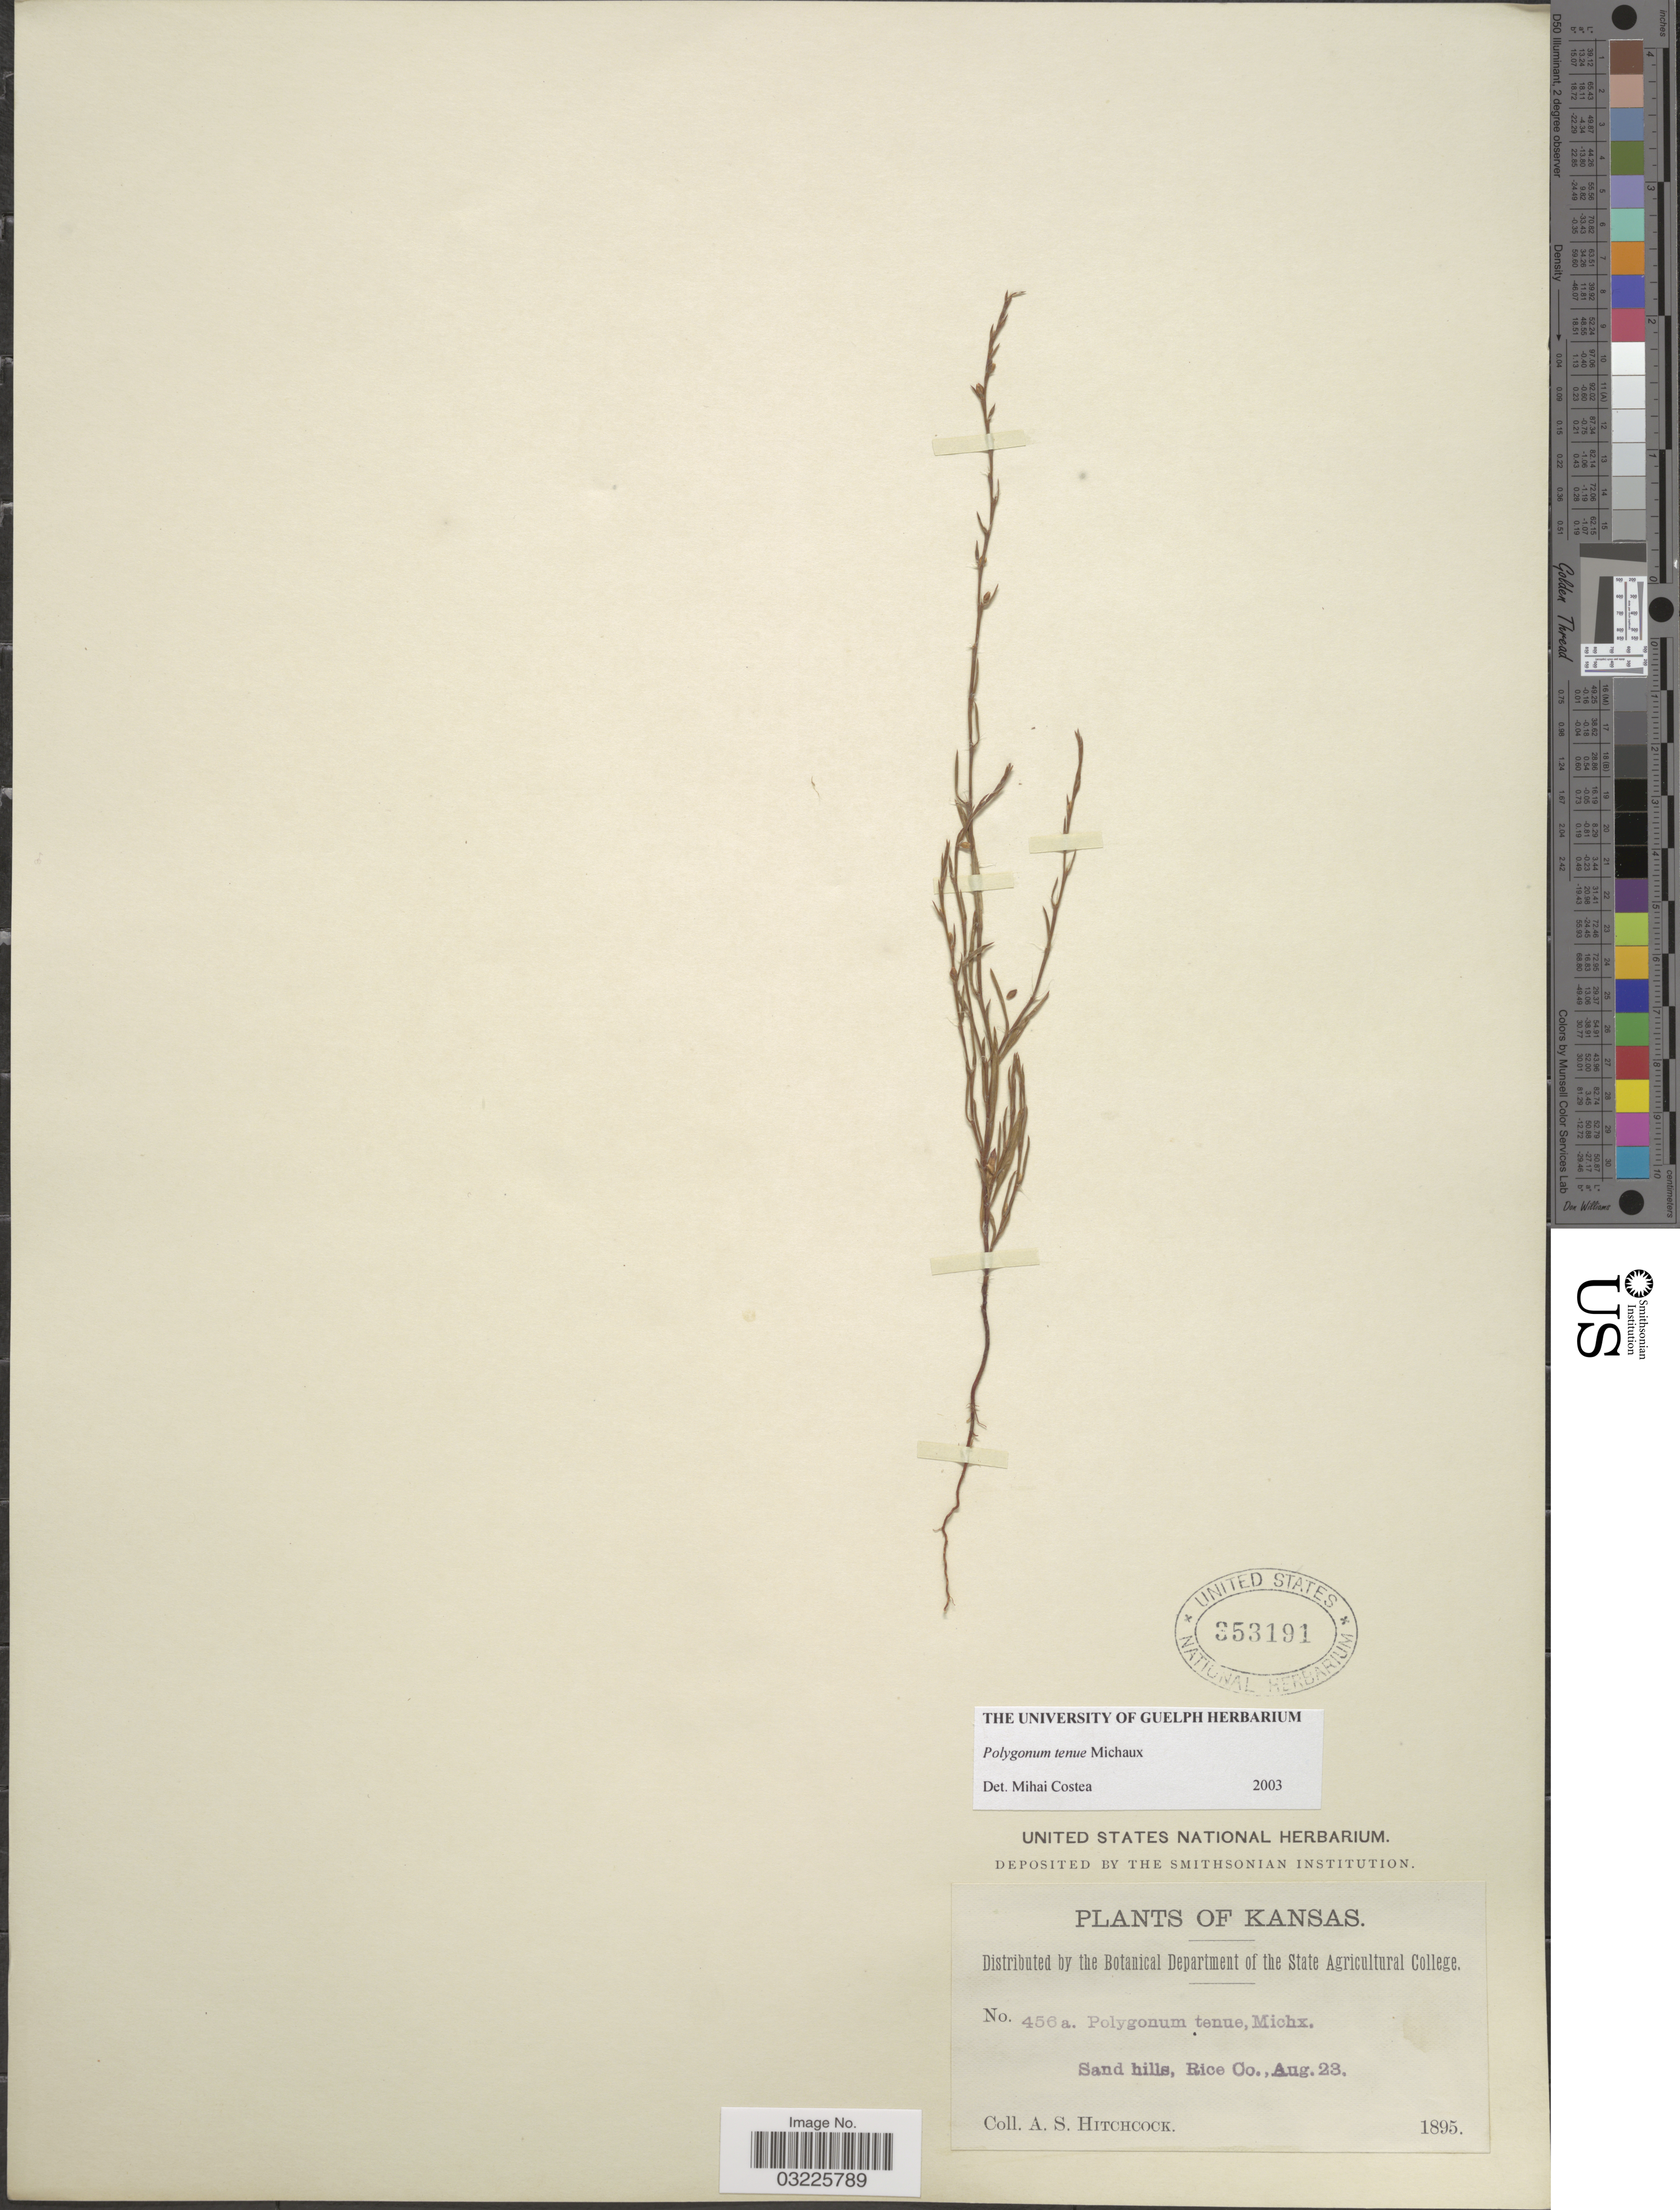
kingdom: Plantae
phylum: Tracheophyta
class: Magnoliopsida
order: Caryophyllales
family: Polygonaceae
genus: Polygonum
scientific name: Polygonum tenue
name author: F. Michx.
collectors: A. S. Hitchcock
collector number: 456a.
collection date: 1895-08-23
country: United States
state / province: Kansas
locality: Sand hills, Rice Co.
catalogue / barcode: US 353191